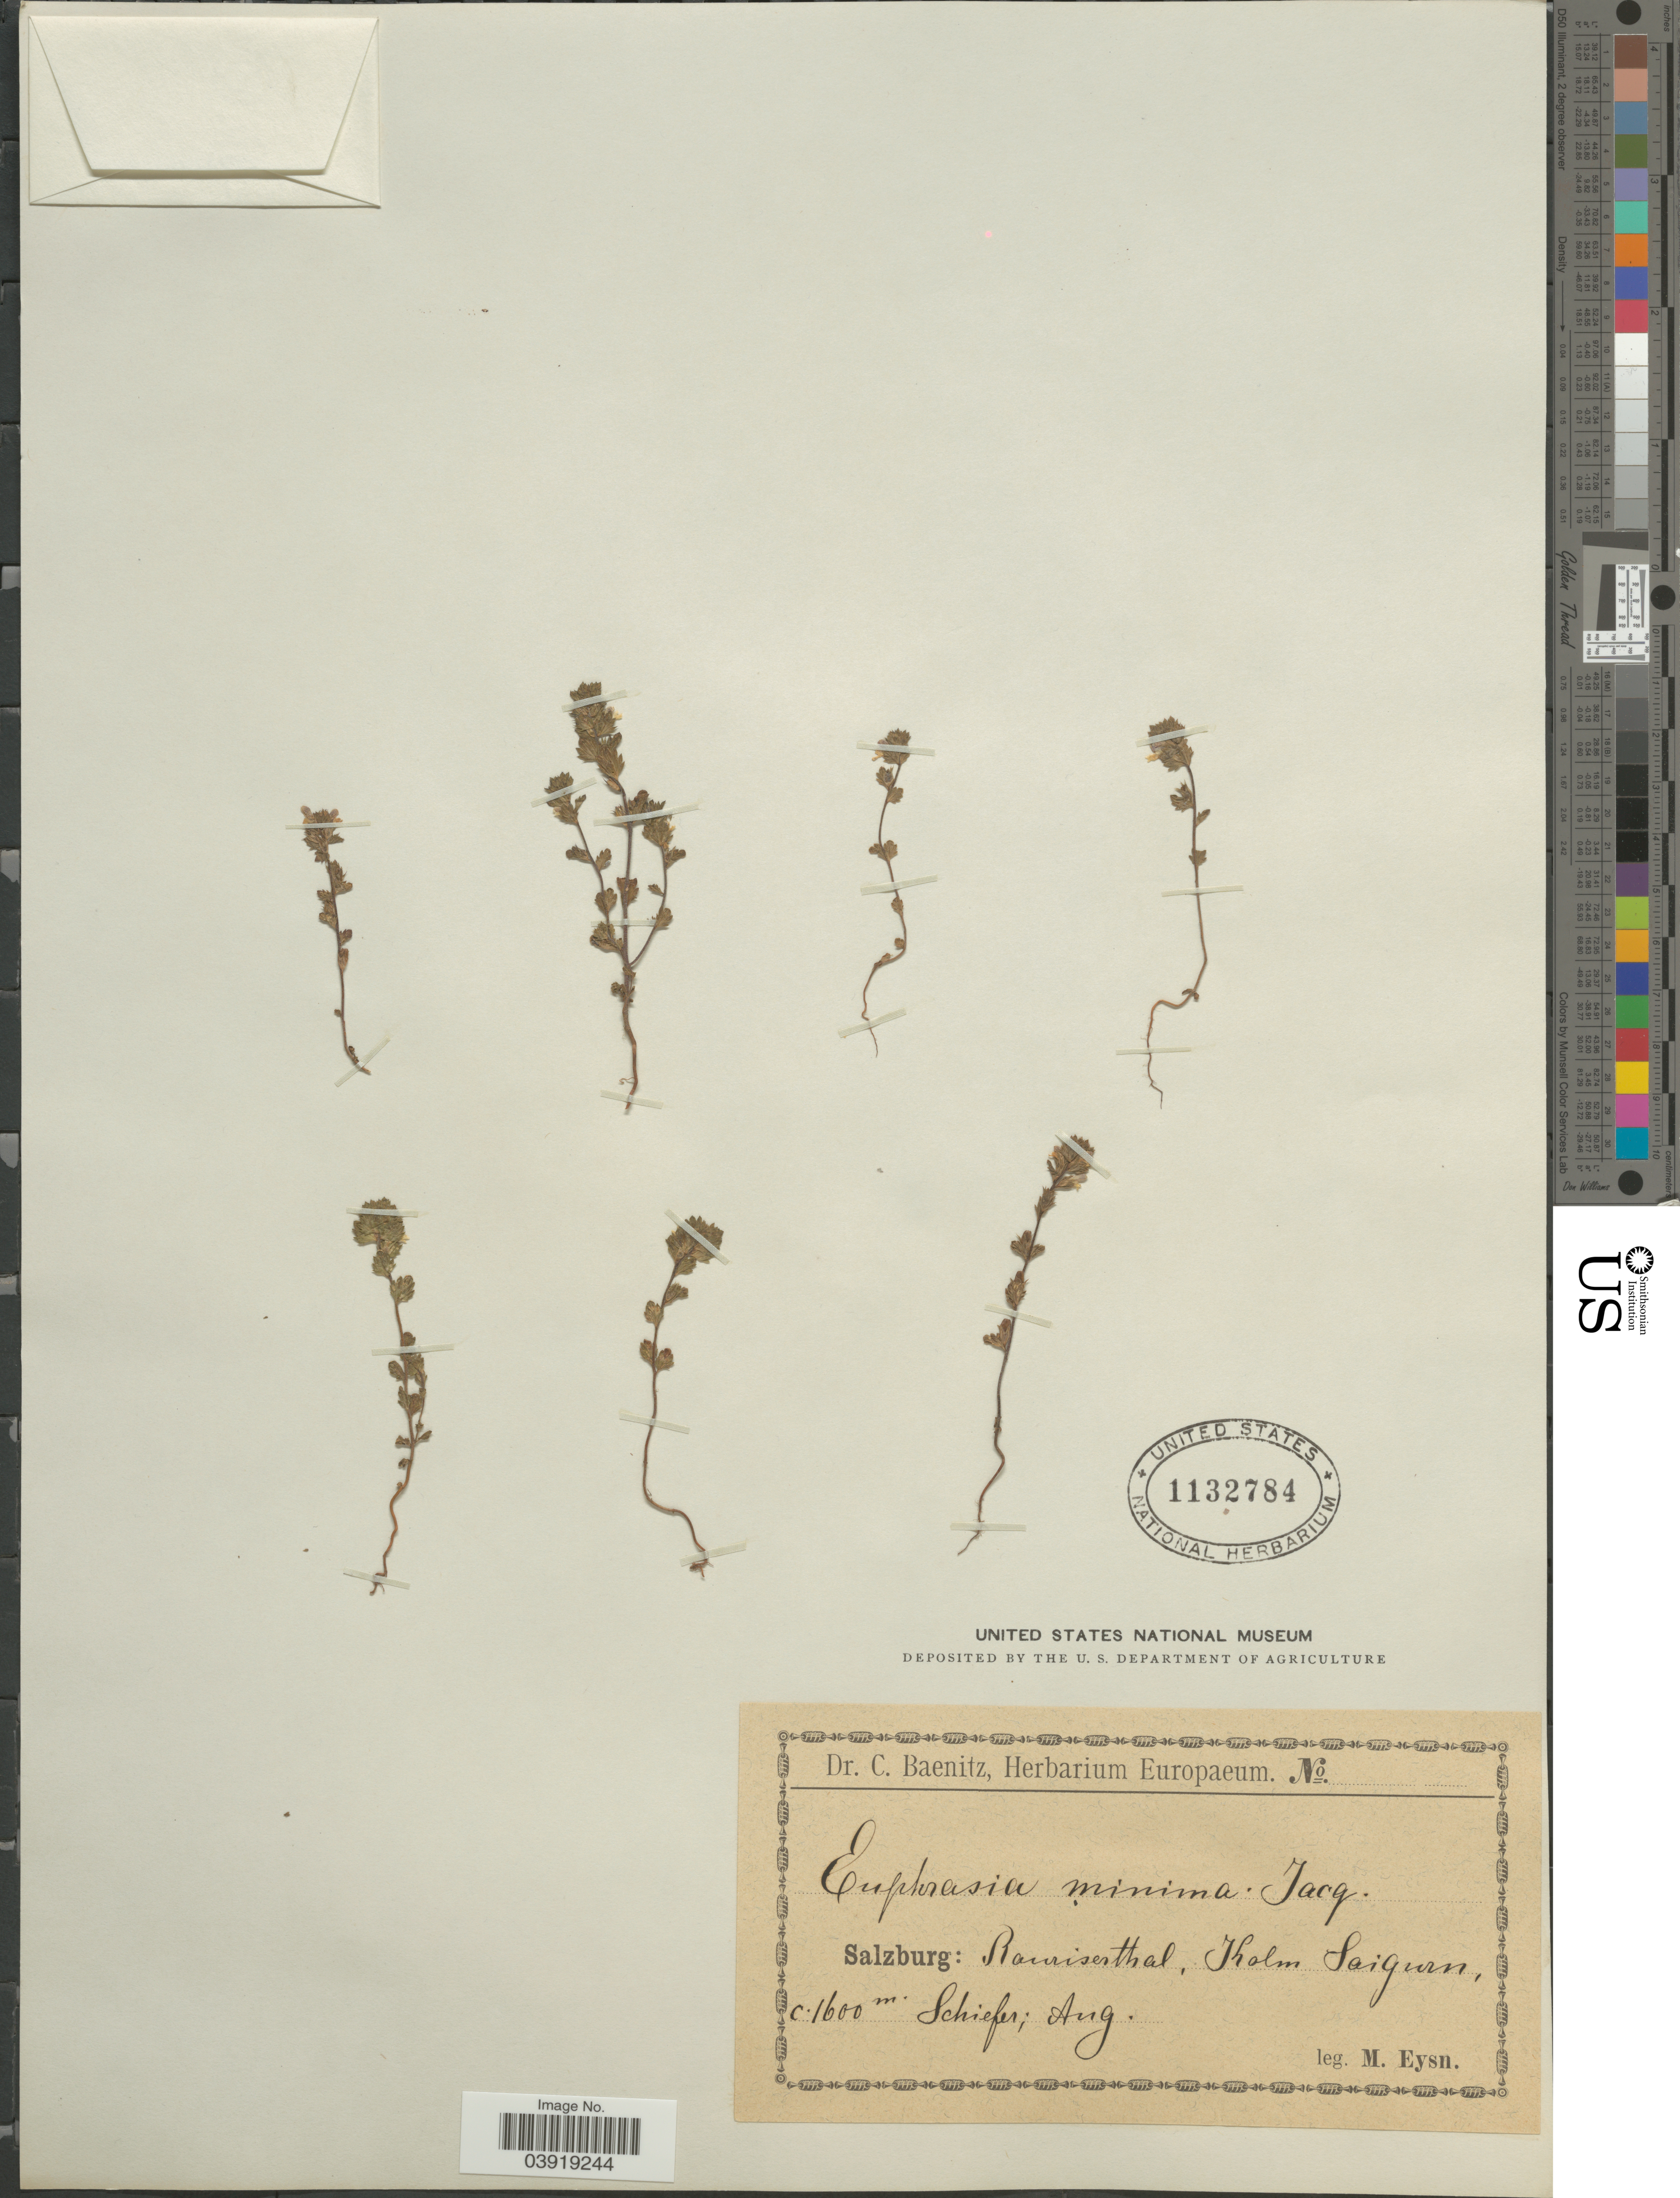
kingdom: Plantae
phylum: Tracheophyta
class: Magnoliopsida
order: Lamiales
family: Orobanchaceae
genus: Euphrasia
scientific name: Euphrasia minima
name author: Schloss.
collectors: M. Eysn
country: Austria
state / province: Salzburg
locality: Rauriserthal, Kolm Saigurn.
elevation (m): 1600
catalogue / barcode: US 1132784